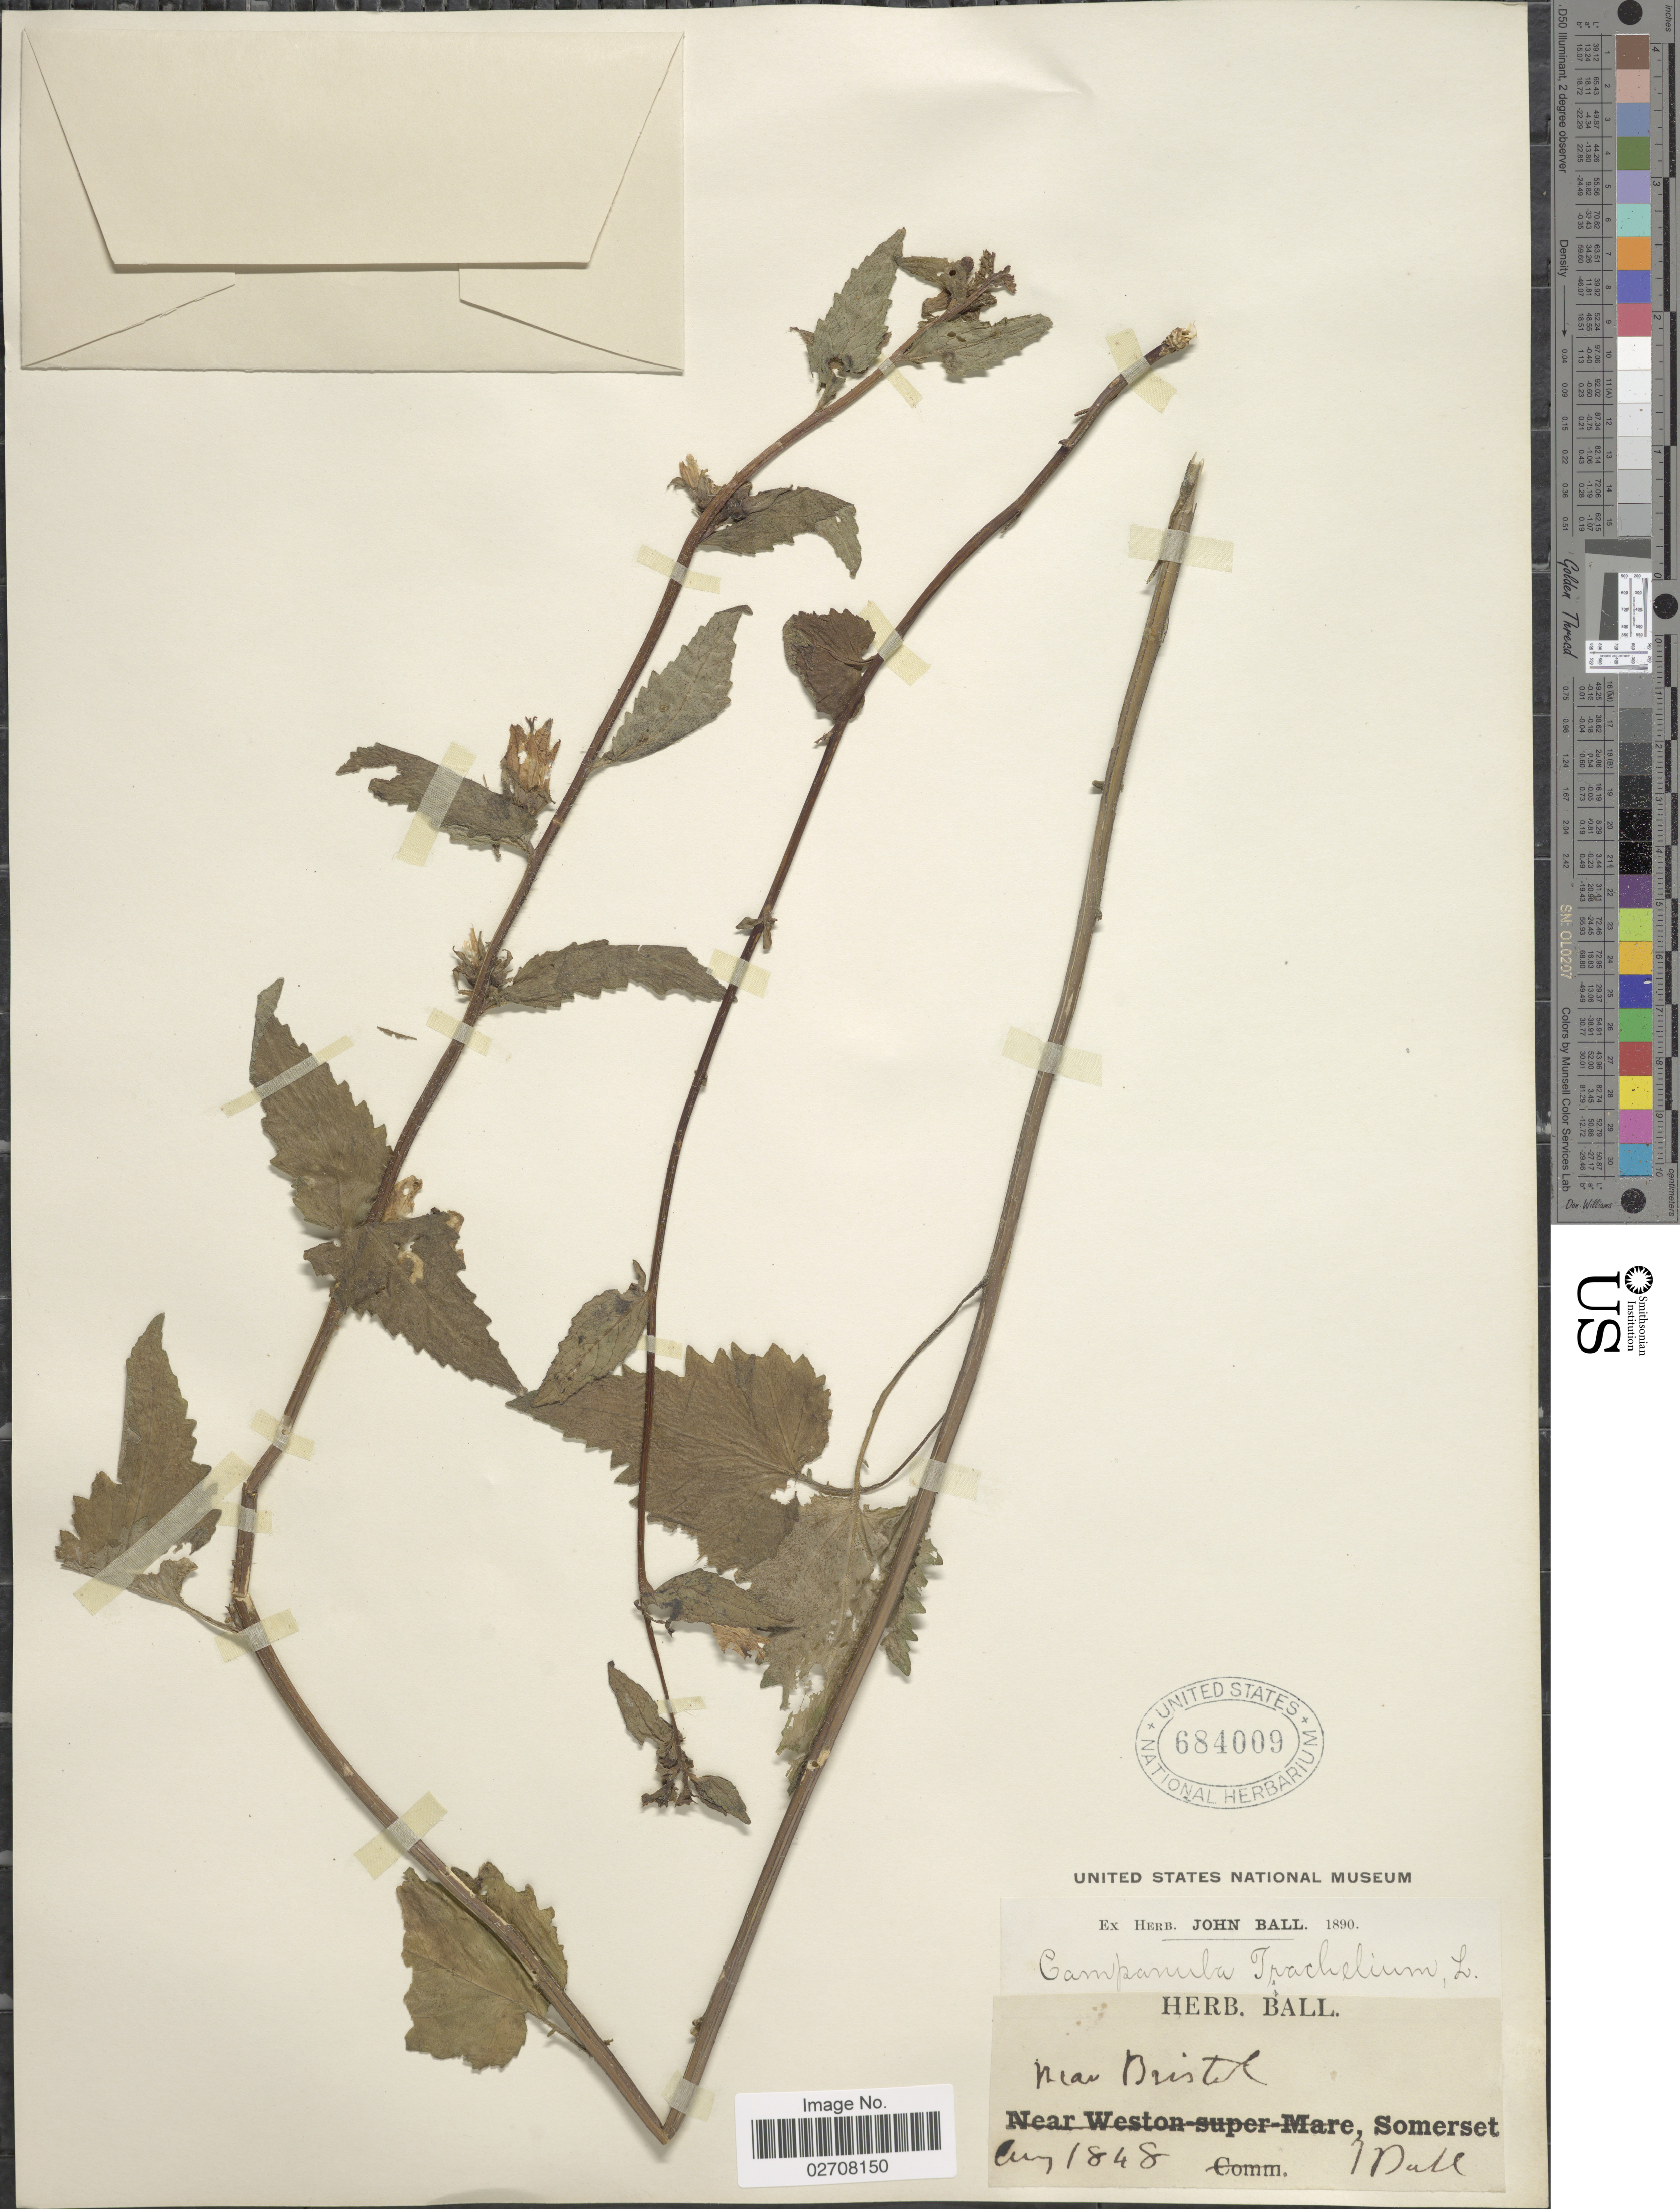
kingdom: Plantae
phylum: Tracheophyta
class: Magnoliopsida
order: Asterales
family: Campanulaceae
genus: Campanula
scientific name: Campanula trachelium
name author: L.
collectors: J. Dale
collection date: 1848-08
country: United Kingdom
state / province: England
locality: Near Bristol, Somerset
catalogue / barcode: US 684009